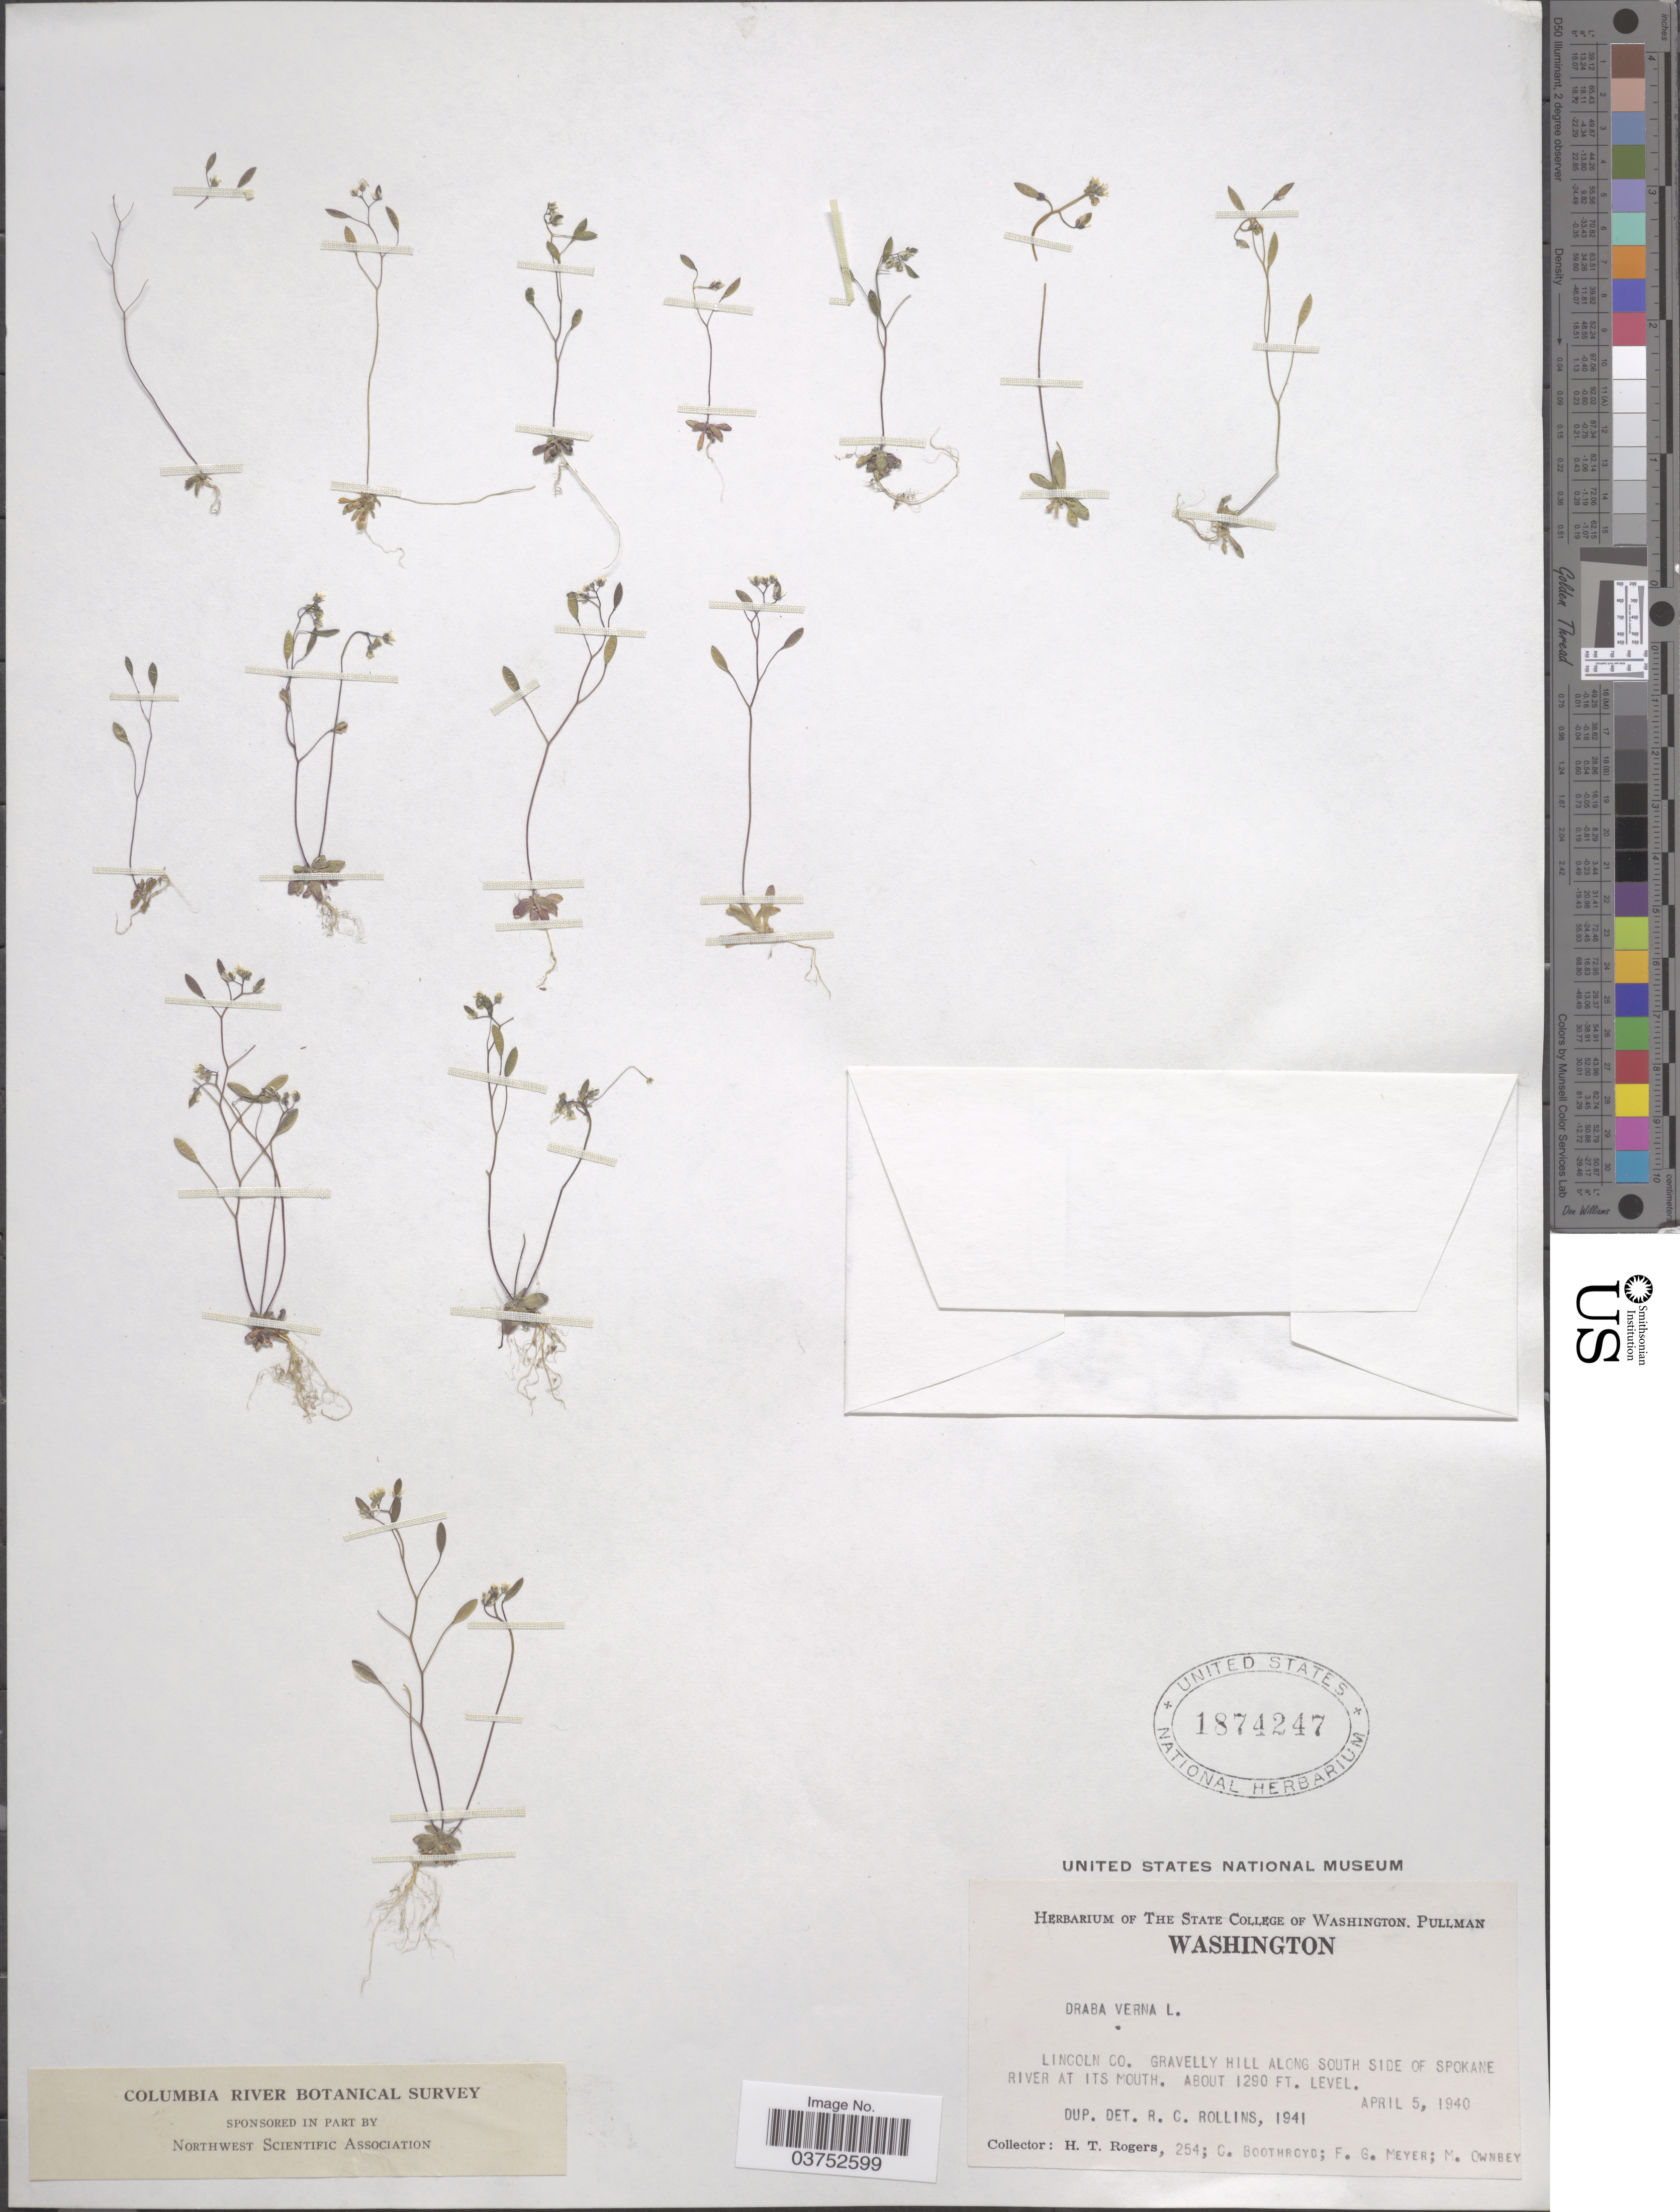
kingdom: Plantae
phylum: Tracheophyta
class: Magnoliopsida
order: Brassicales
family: Brassicaceae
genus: Draba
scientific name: Draba verna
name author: L.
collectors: H. Rogers, C. Boothroyd, F. G. Meyer & M. Ownbey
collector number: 254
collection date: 1940-04-05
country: United States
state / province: Washington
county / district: Lincoln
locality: Lincoln Co. Gravelly hills along south side of Spokane River at its mouth.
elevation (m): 393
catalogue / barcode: US 1874247